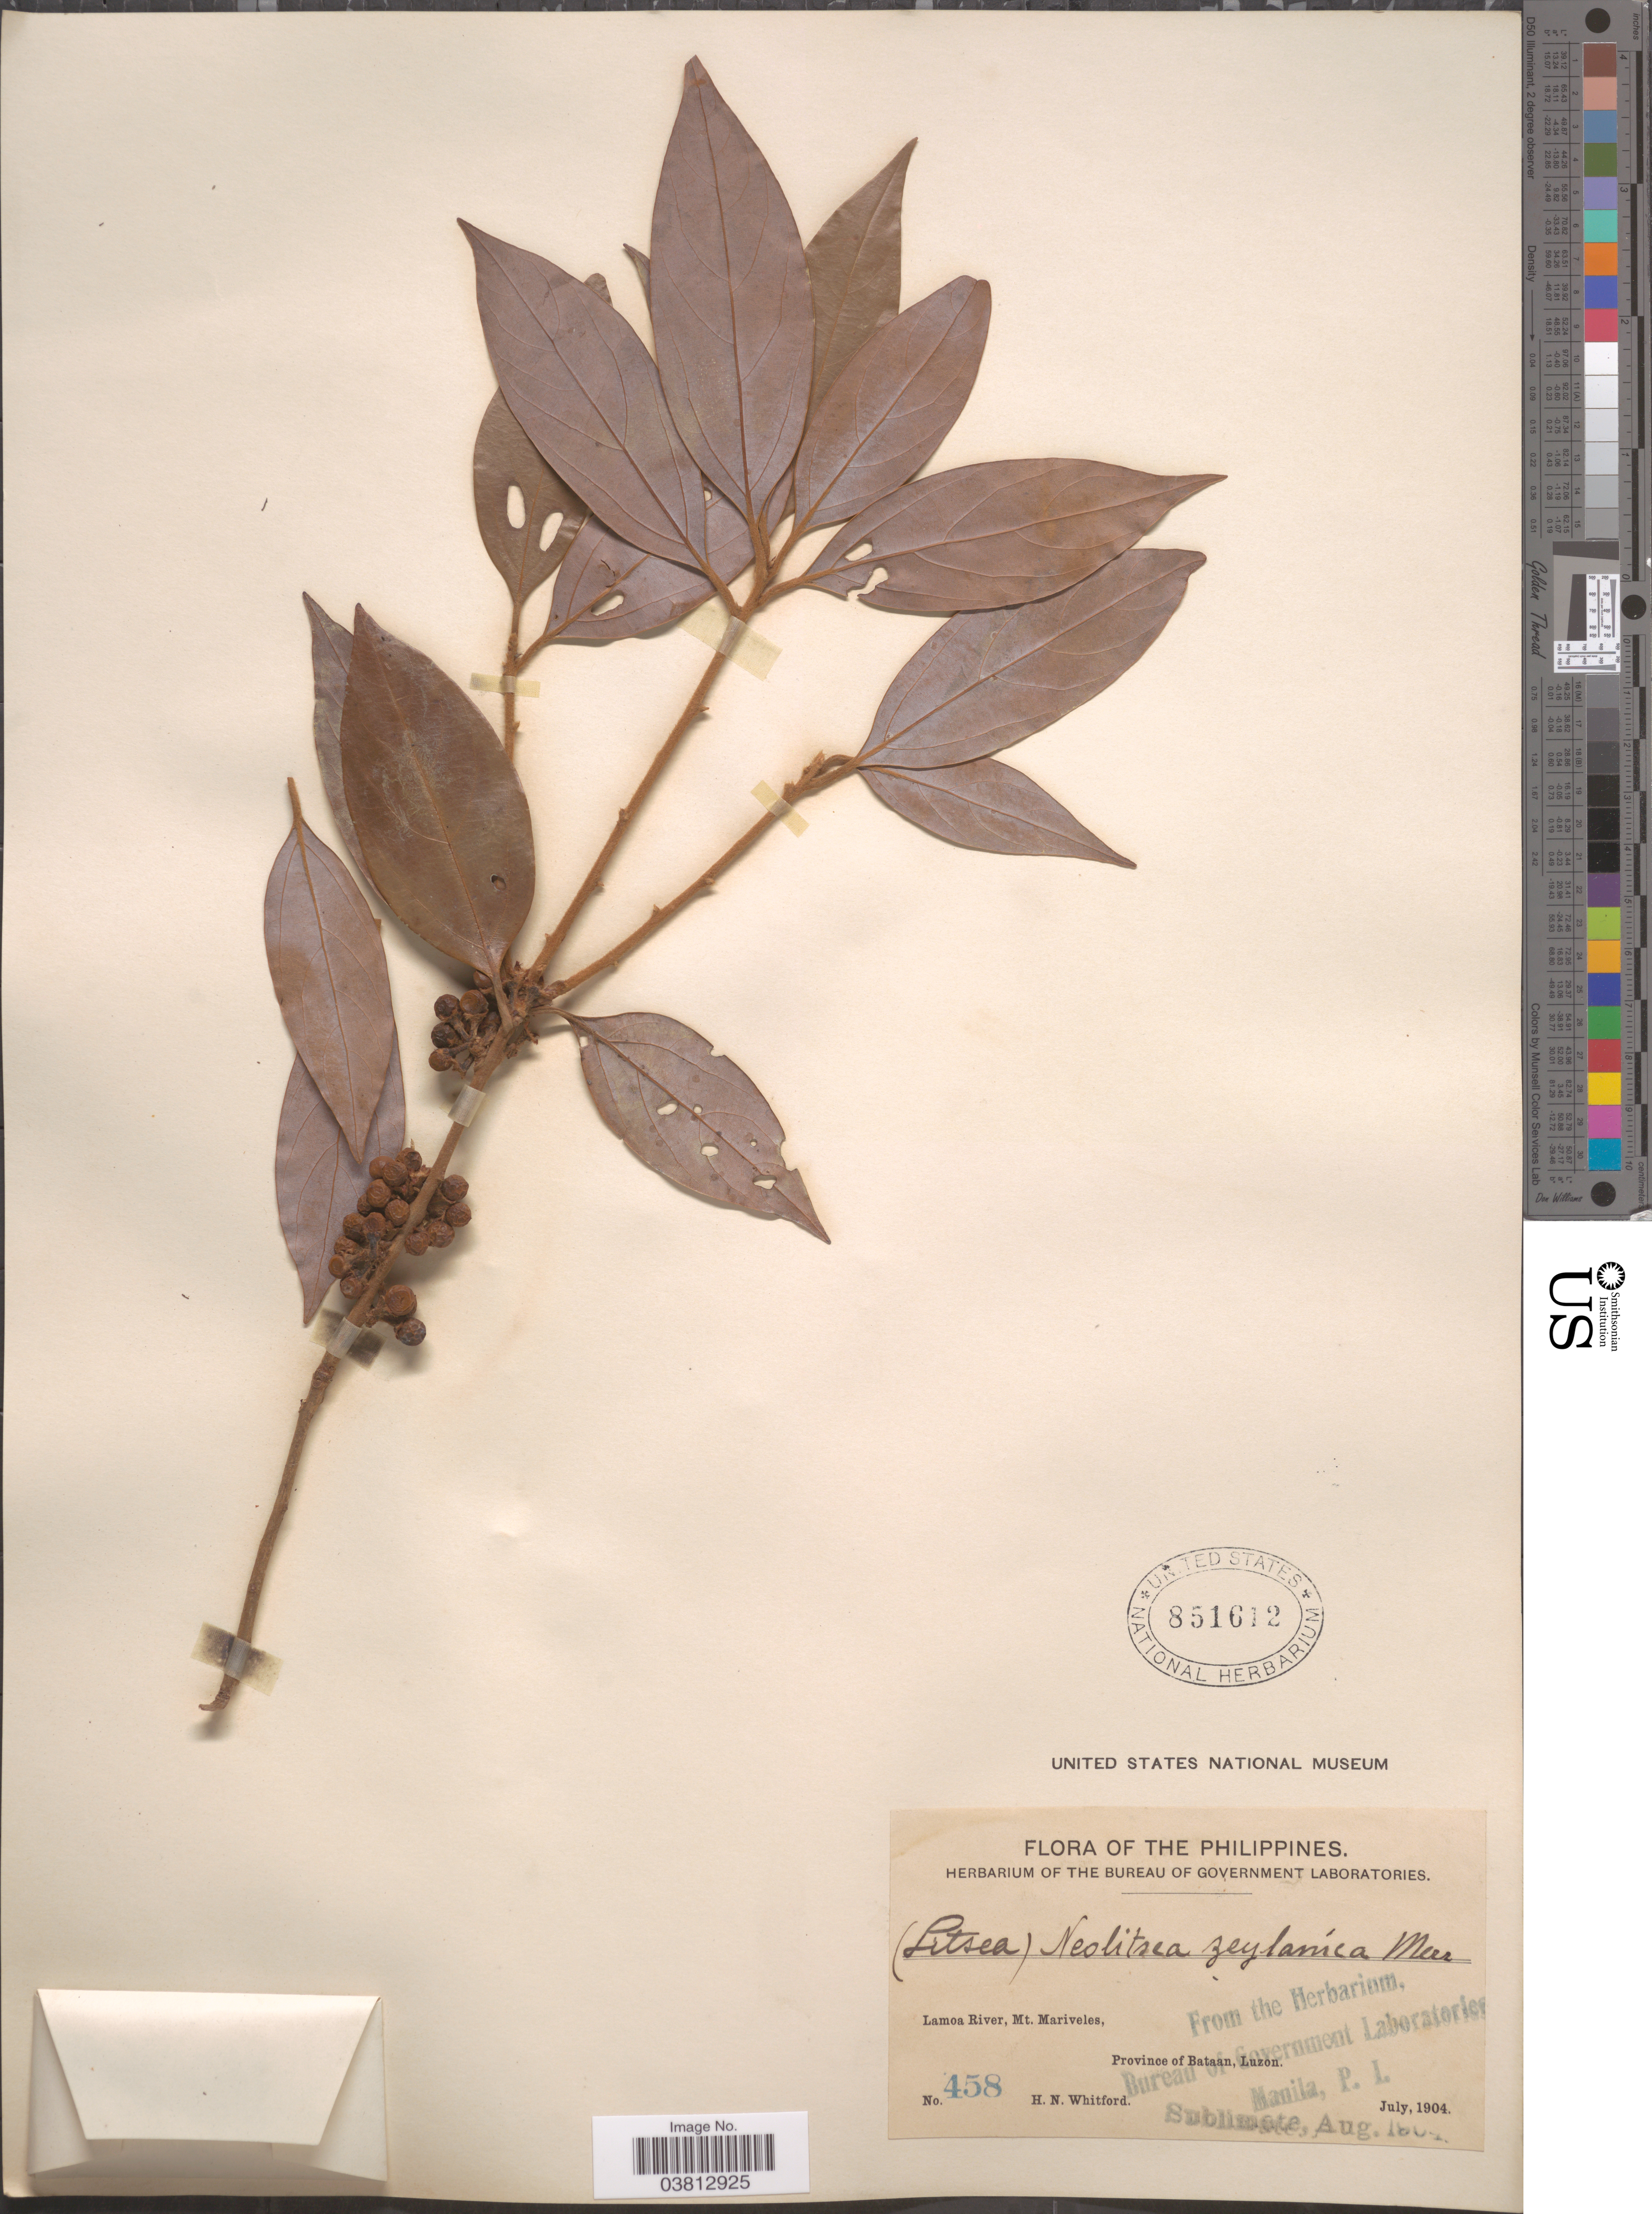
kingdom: Plantae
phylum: Tracheophyta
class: Magnoliopsida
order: Laurales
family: Lauraceae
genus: Neolitsea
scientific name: Neolitsea zeylanica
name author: (Nees & T. Nees) Merr.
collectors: H. N. Whitford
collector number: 458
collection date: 1904-07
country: Philippines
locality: Lamao River, Mt. Mariveles, Province of Bataan, Luzon.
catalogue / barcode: US 851612